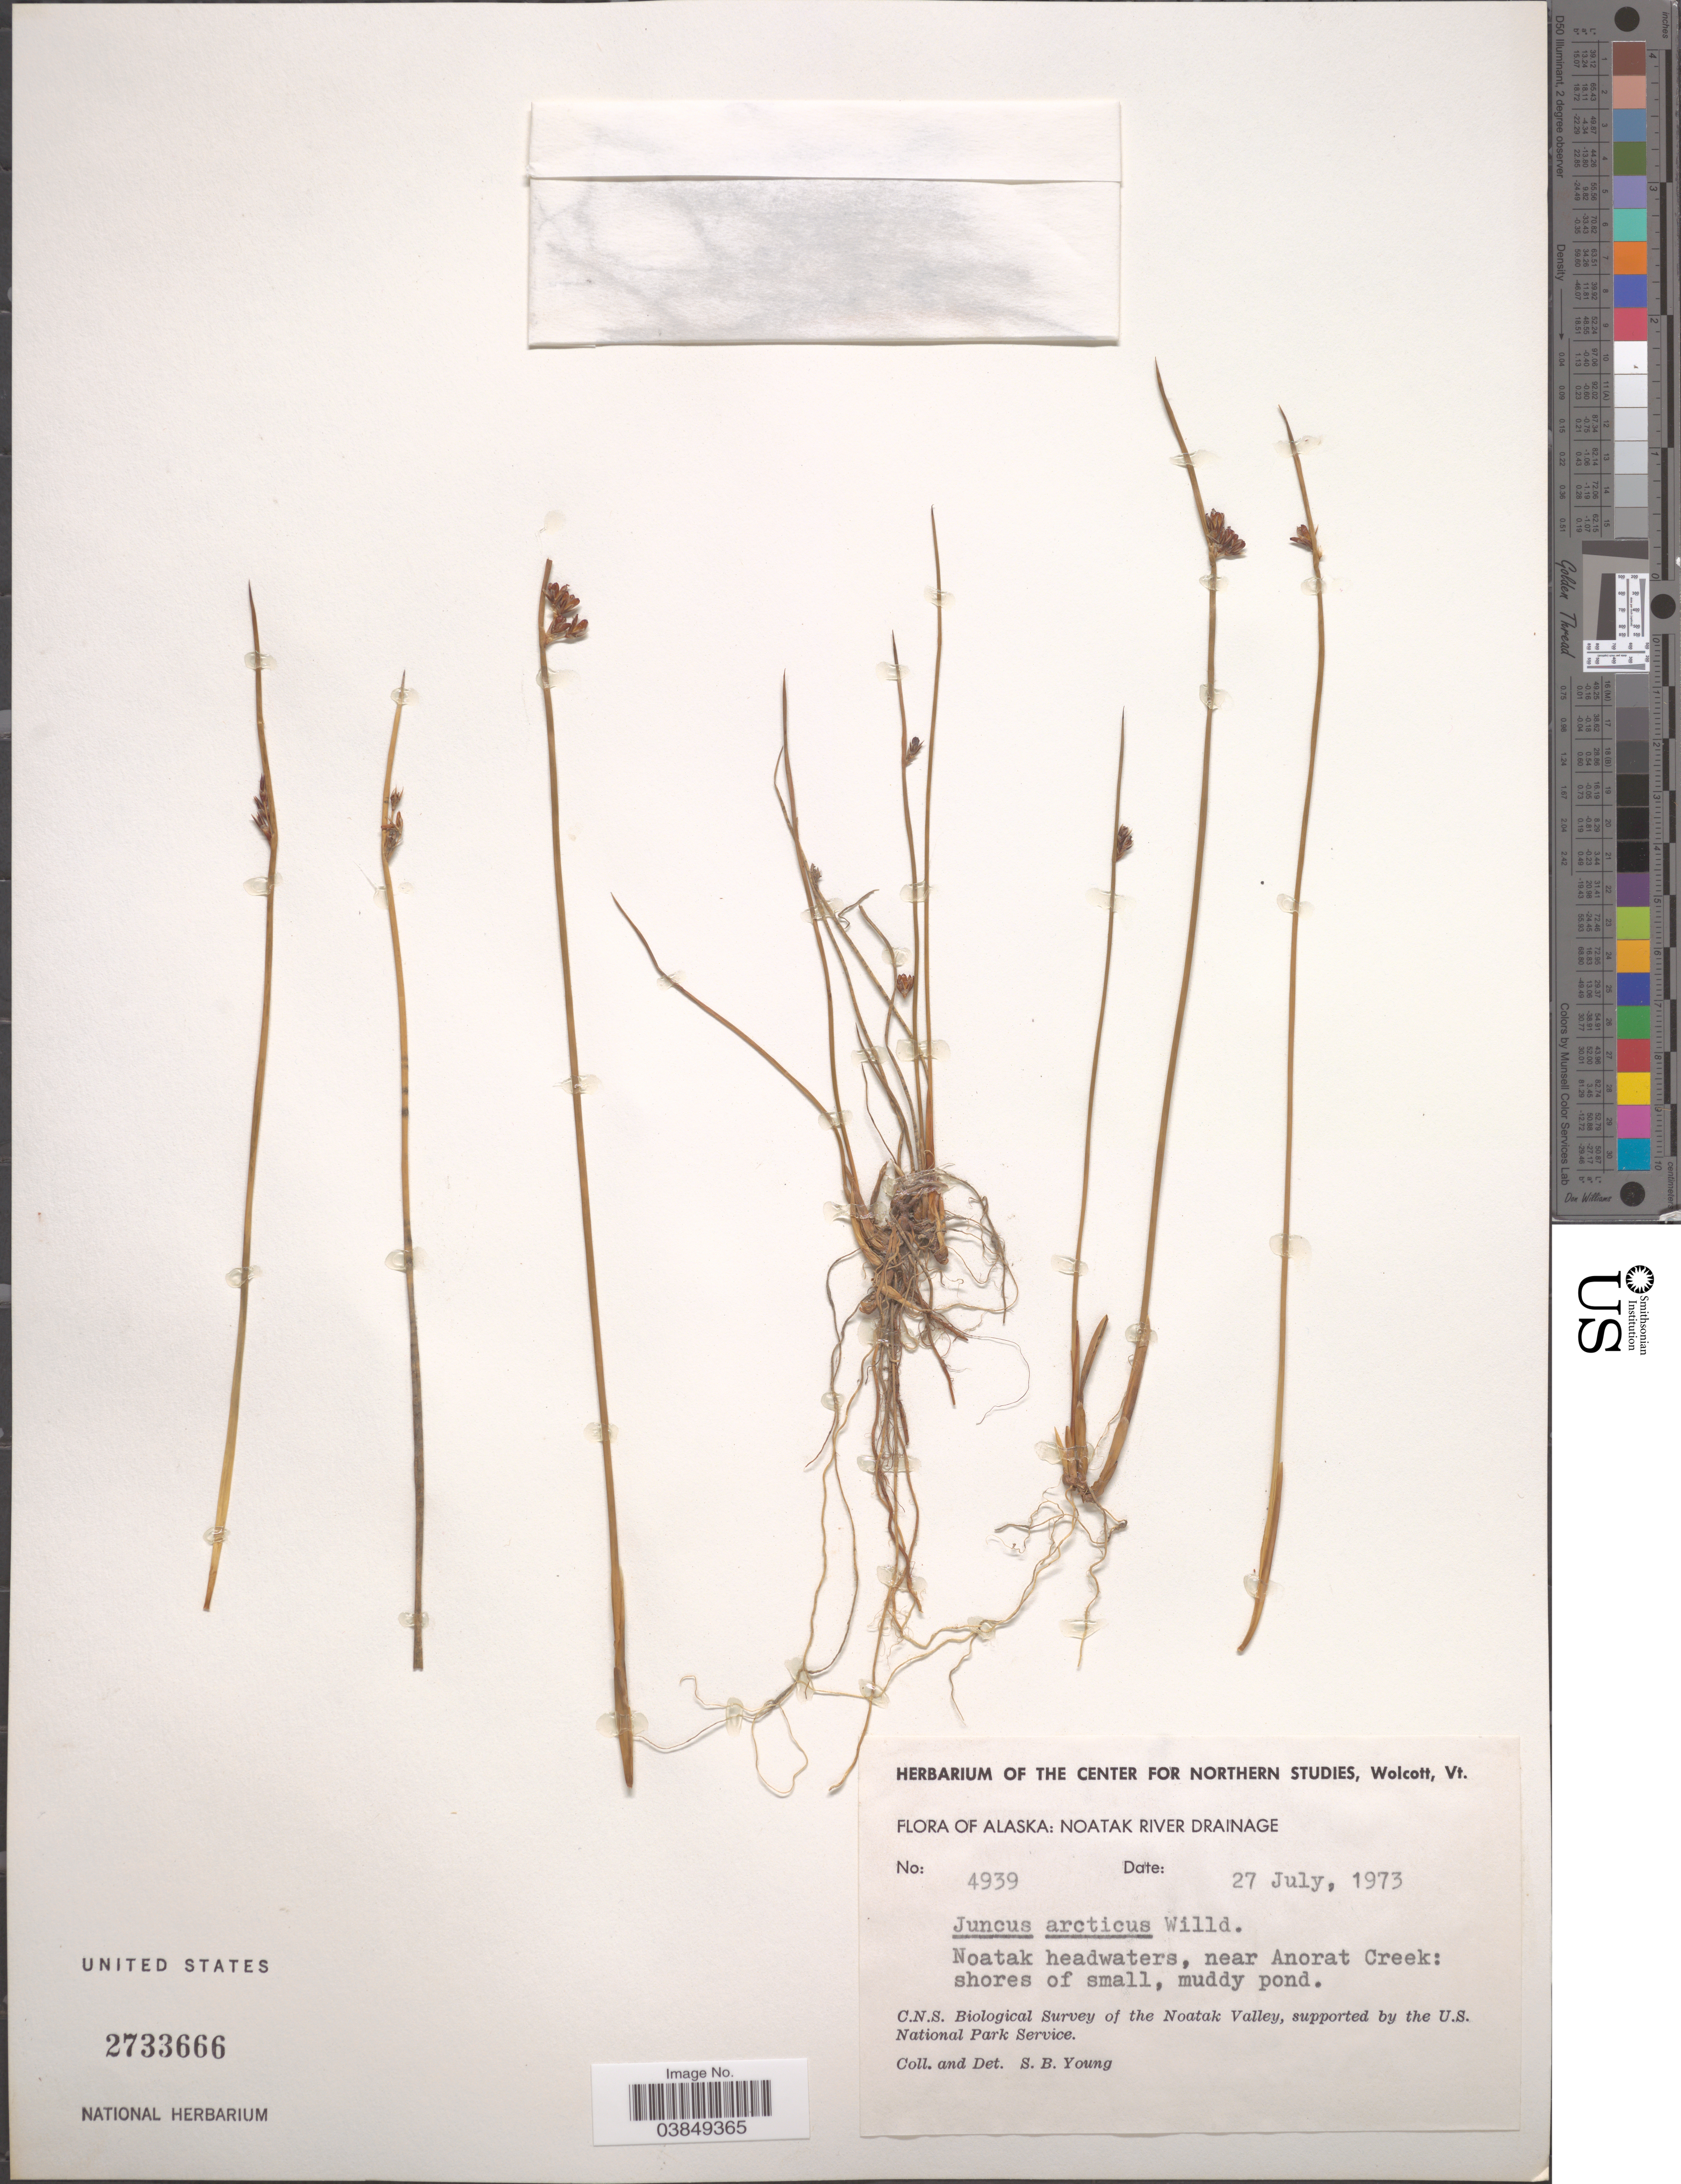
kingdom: Plantae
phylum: Tracheophyta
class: Liliopsida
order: Poales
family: Juncaceae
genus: Juncus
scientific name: Juncus arcticus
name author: Willd.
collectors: S. Young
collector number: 4939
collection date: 1973-07-27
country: United States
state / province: Alaska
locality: Noatak River Drainage. Noatak headwaters, near Anorat Creek.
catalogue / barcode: US 2733666